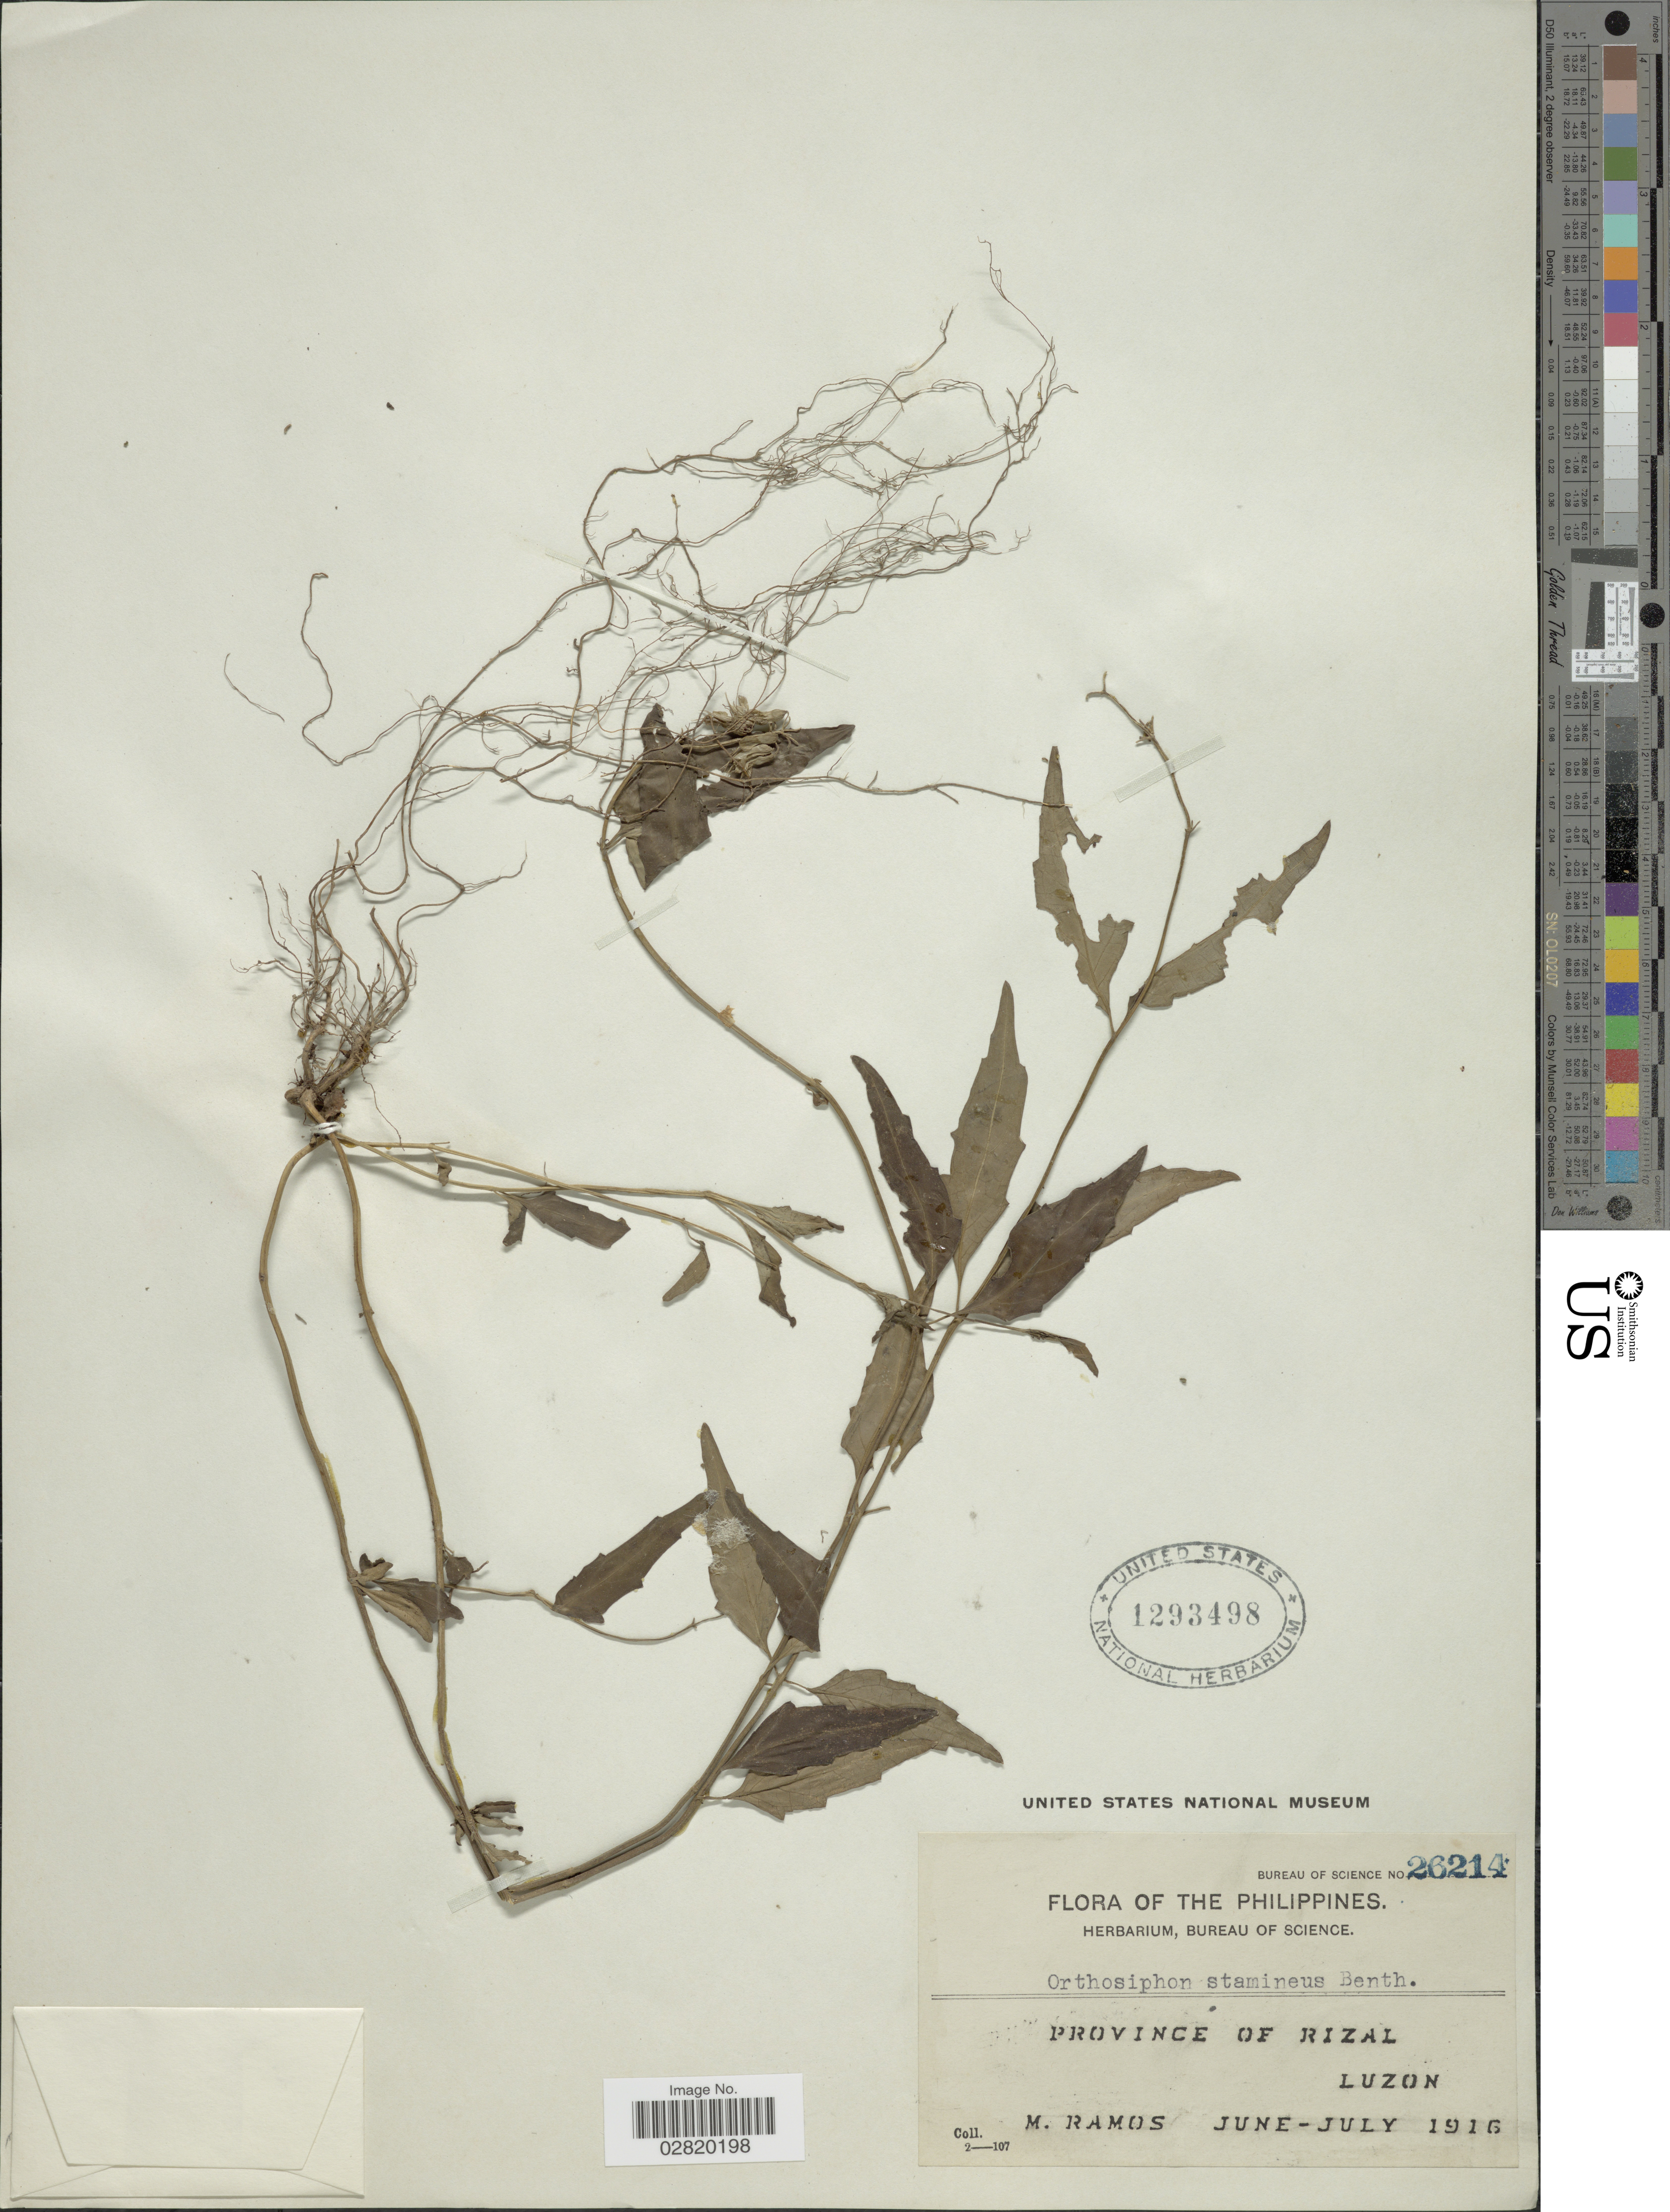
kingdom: Plantae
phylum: Tracheophyta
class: Magnoliopsida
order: Lamiales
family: Lamiaceae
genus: Orthosiphon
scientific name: Orthosiphon aristatus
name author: (Blume) Miq.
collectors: M. Ramos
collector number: Bureau of Science 26214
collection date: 1916-06/1916-07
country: Philippines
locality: Province of Rizal, Luzon.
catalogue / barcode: US 1293498